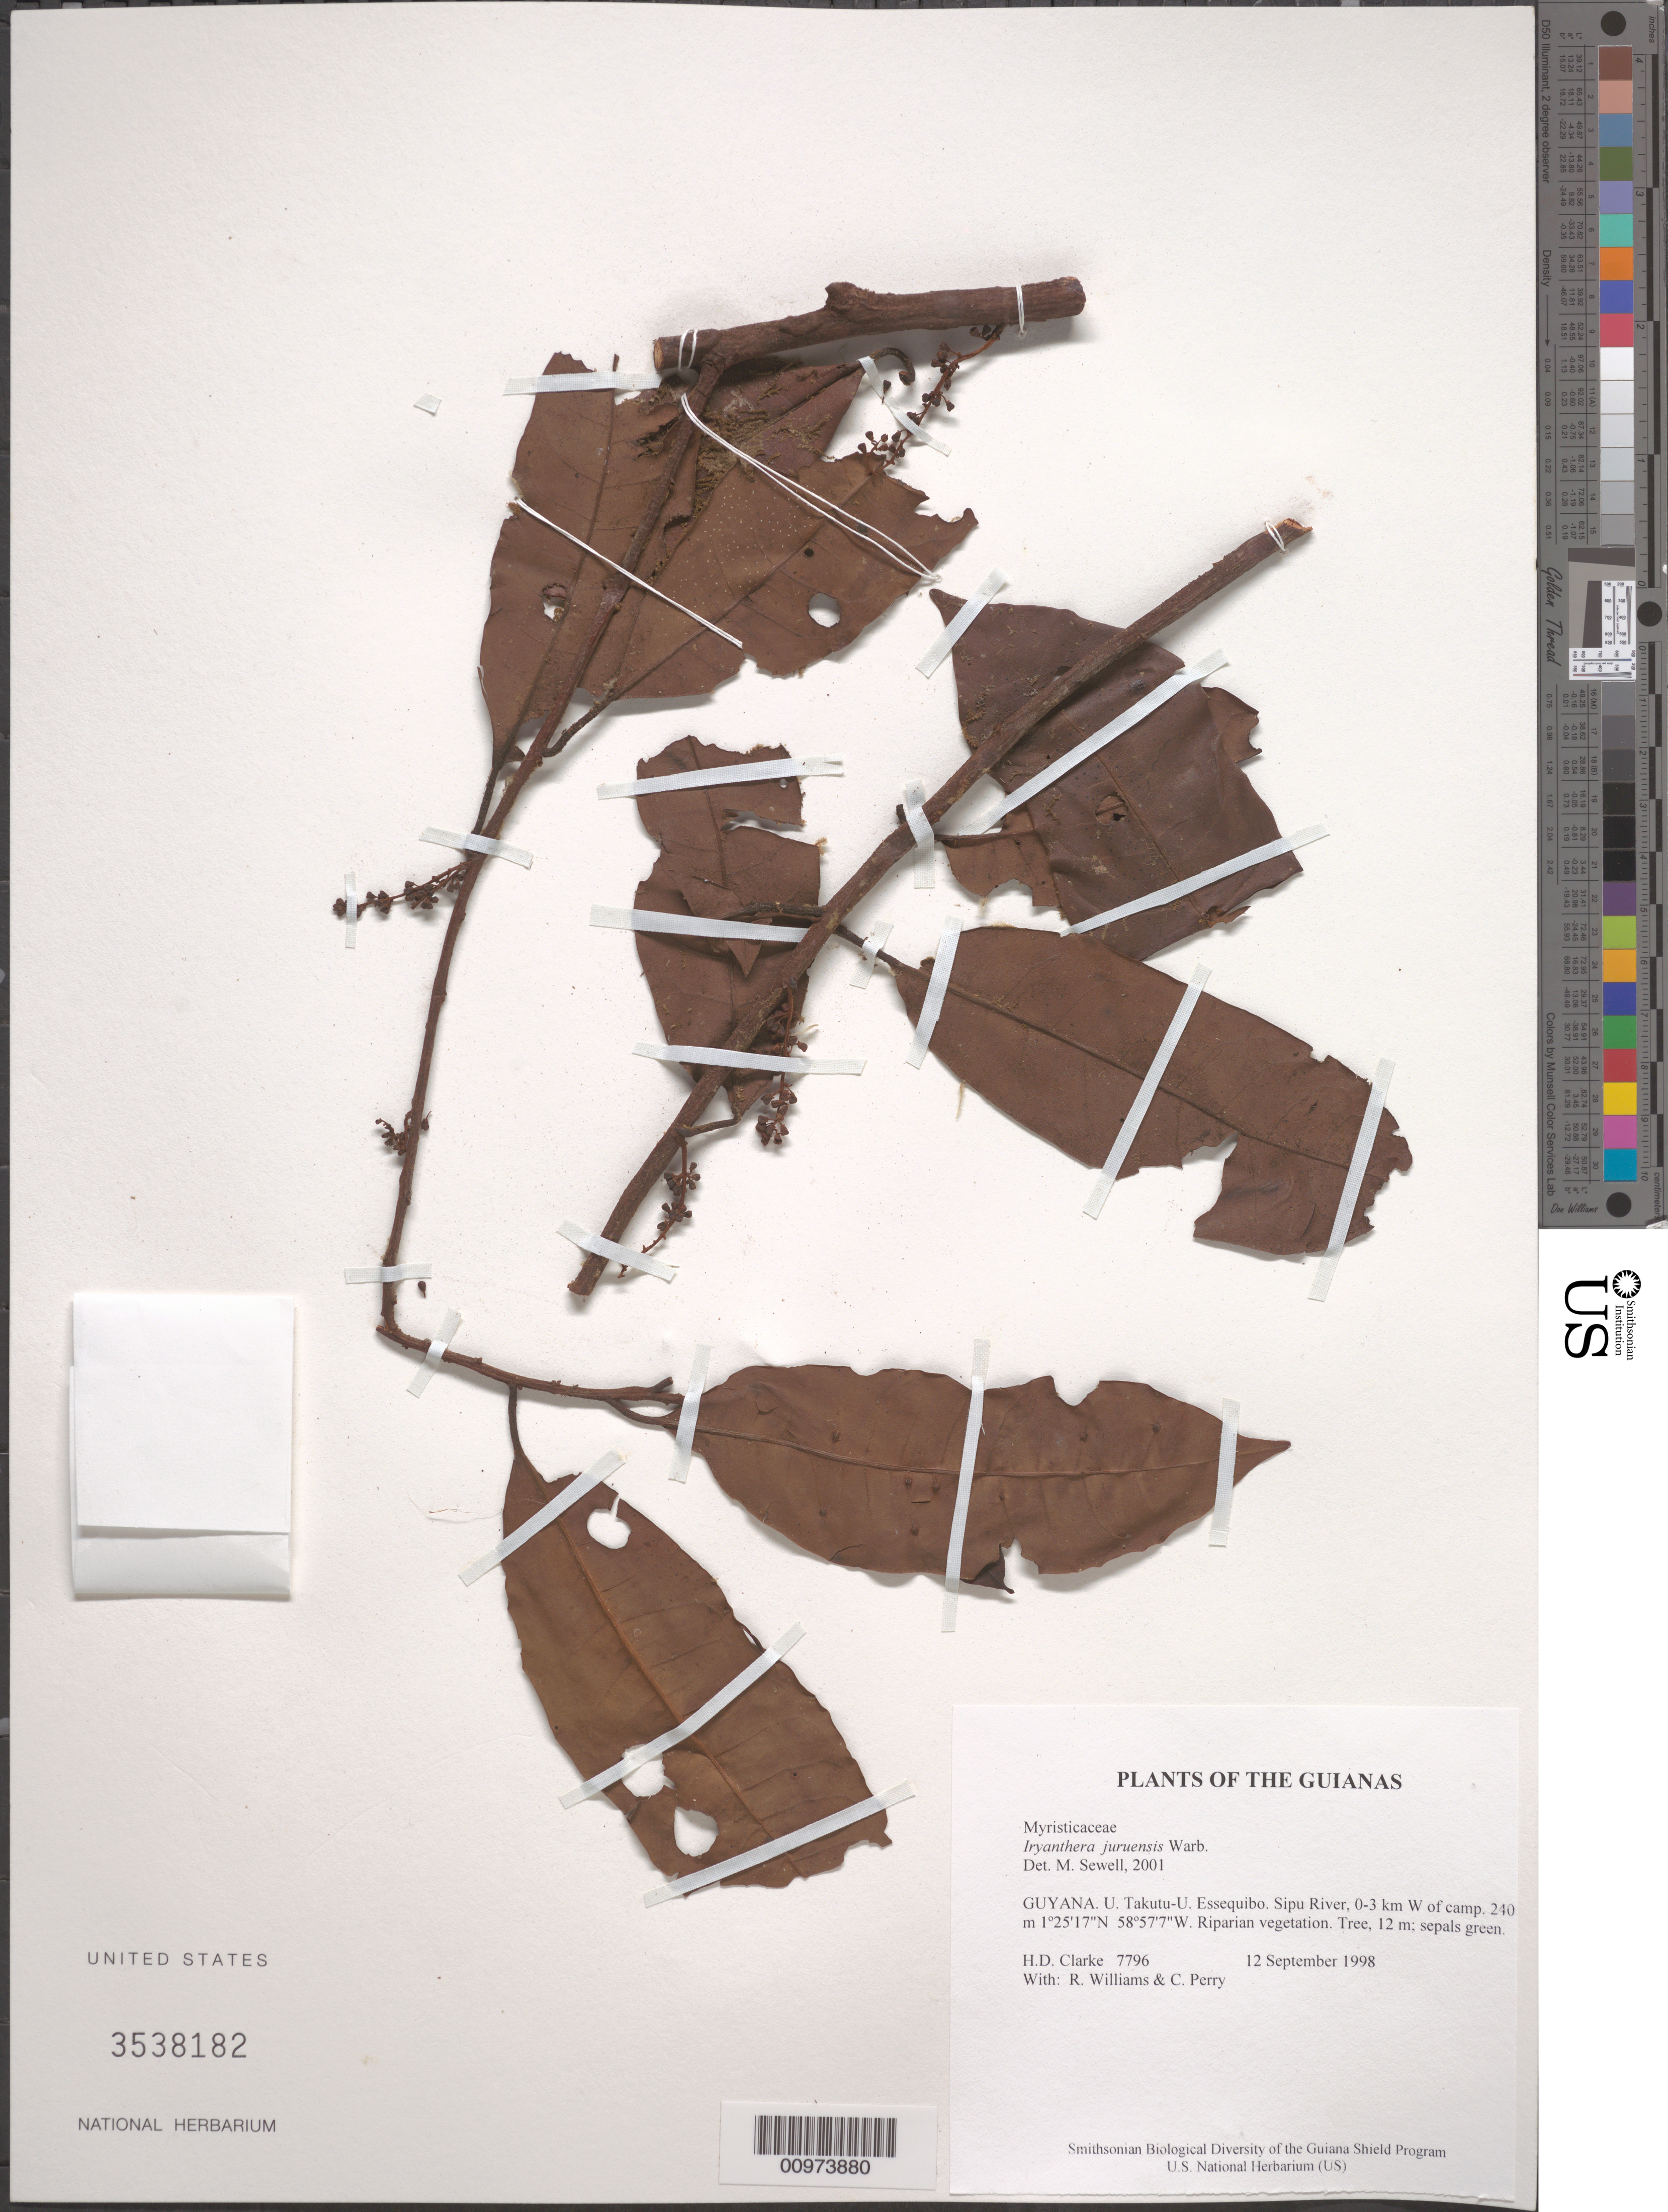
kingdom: Plantae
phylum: Tracheophyta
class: Magnoliopsida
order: Magnoliales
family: Myristicaceae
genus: Iryanthera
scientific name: Iryanthera juruensis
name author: Warb.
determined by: Sewell, M.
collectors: H. D. Clarke, R. Williams & C. Perry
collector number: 7796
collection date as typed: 12 September 1998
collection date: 1998-09-12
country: Guyana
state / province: U. Takutu-U. Essequibo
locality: Sipu River, 0-3 km W of camp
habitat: Riparian vegetation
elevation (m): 240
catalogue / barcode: US 3538182